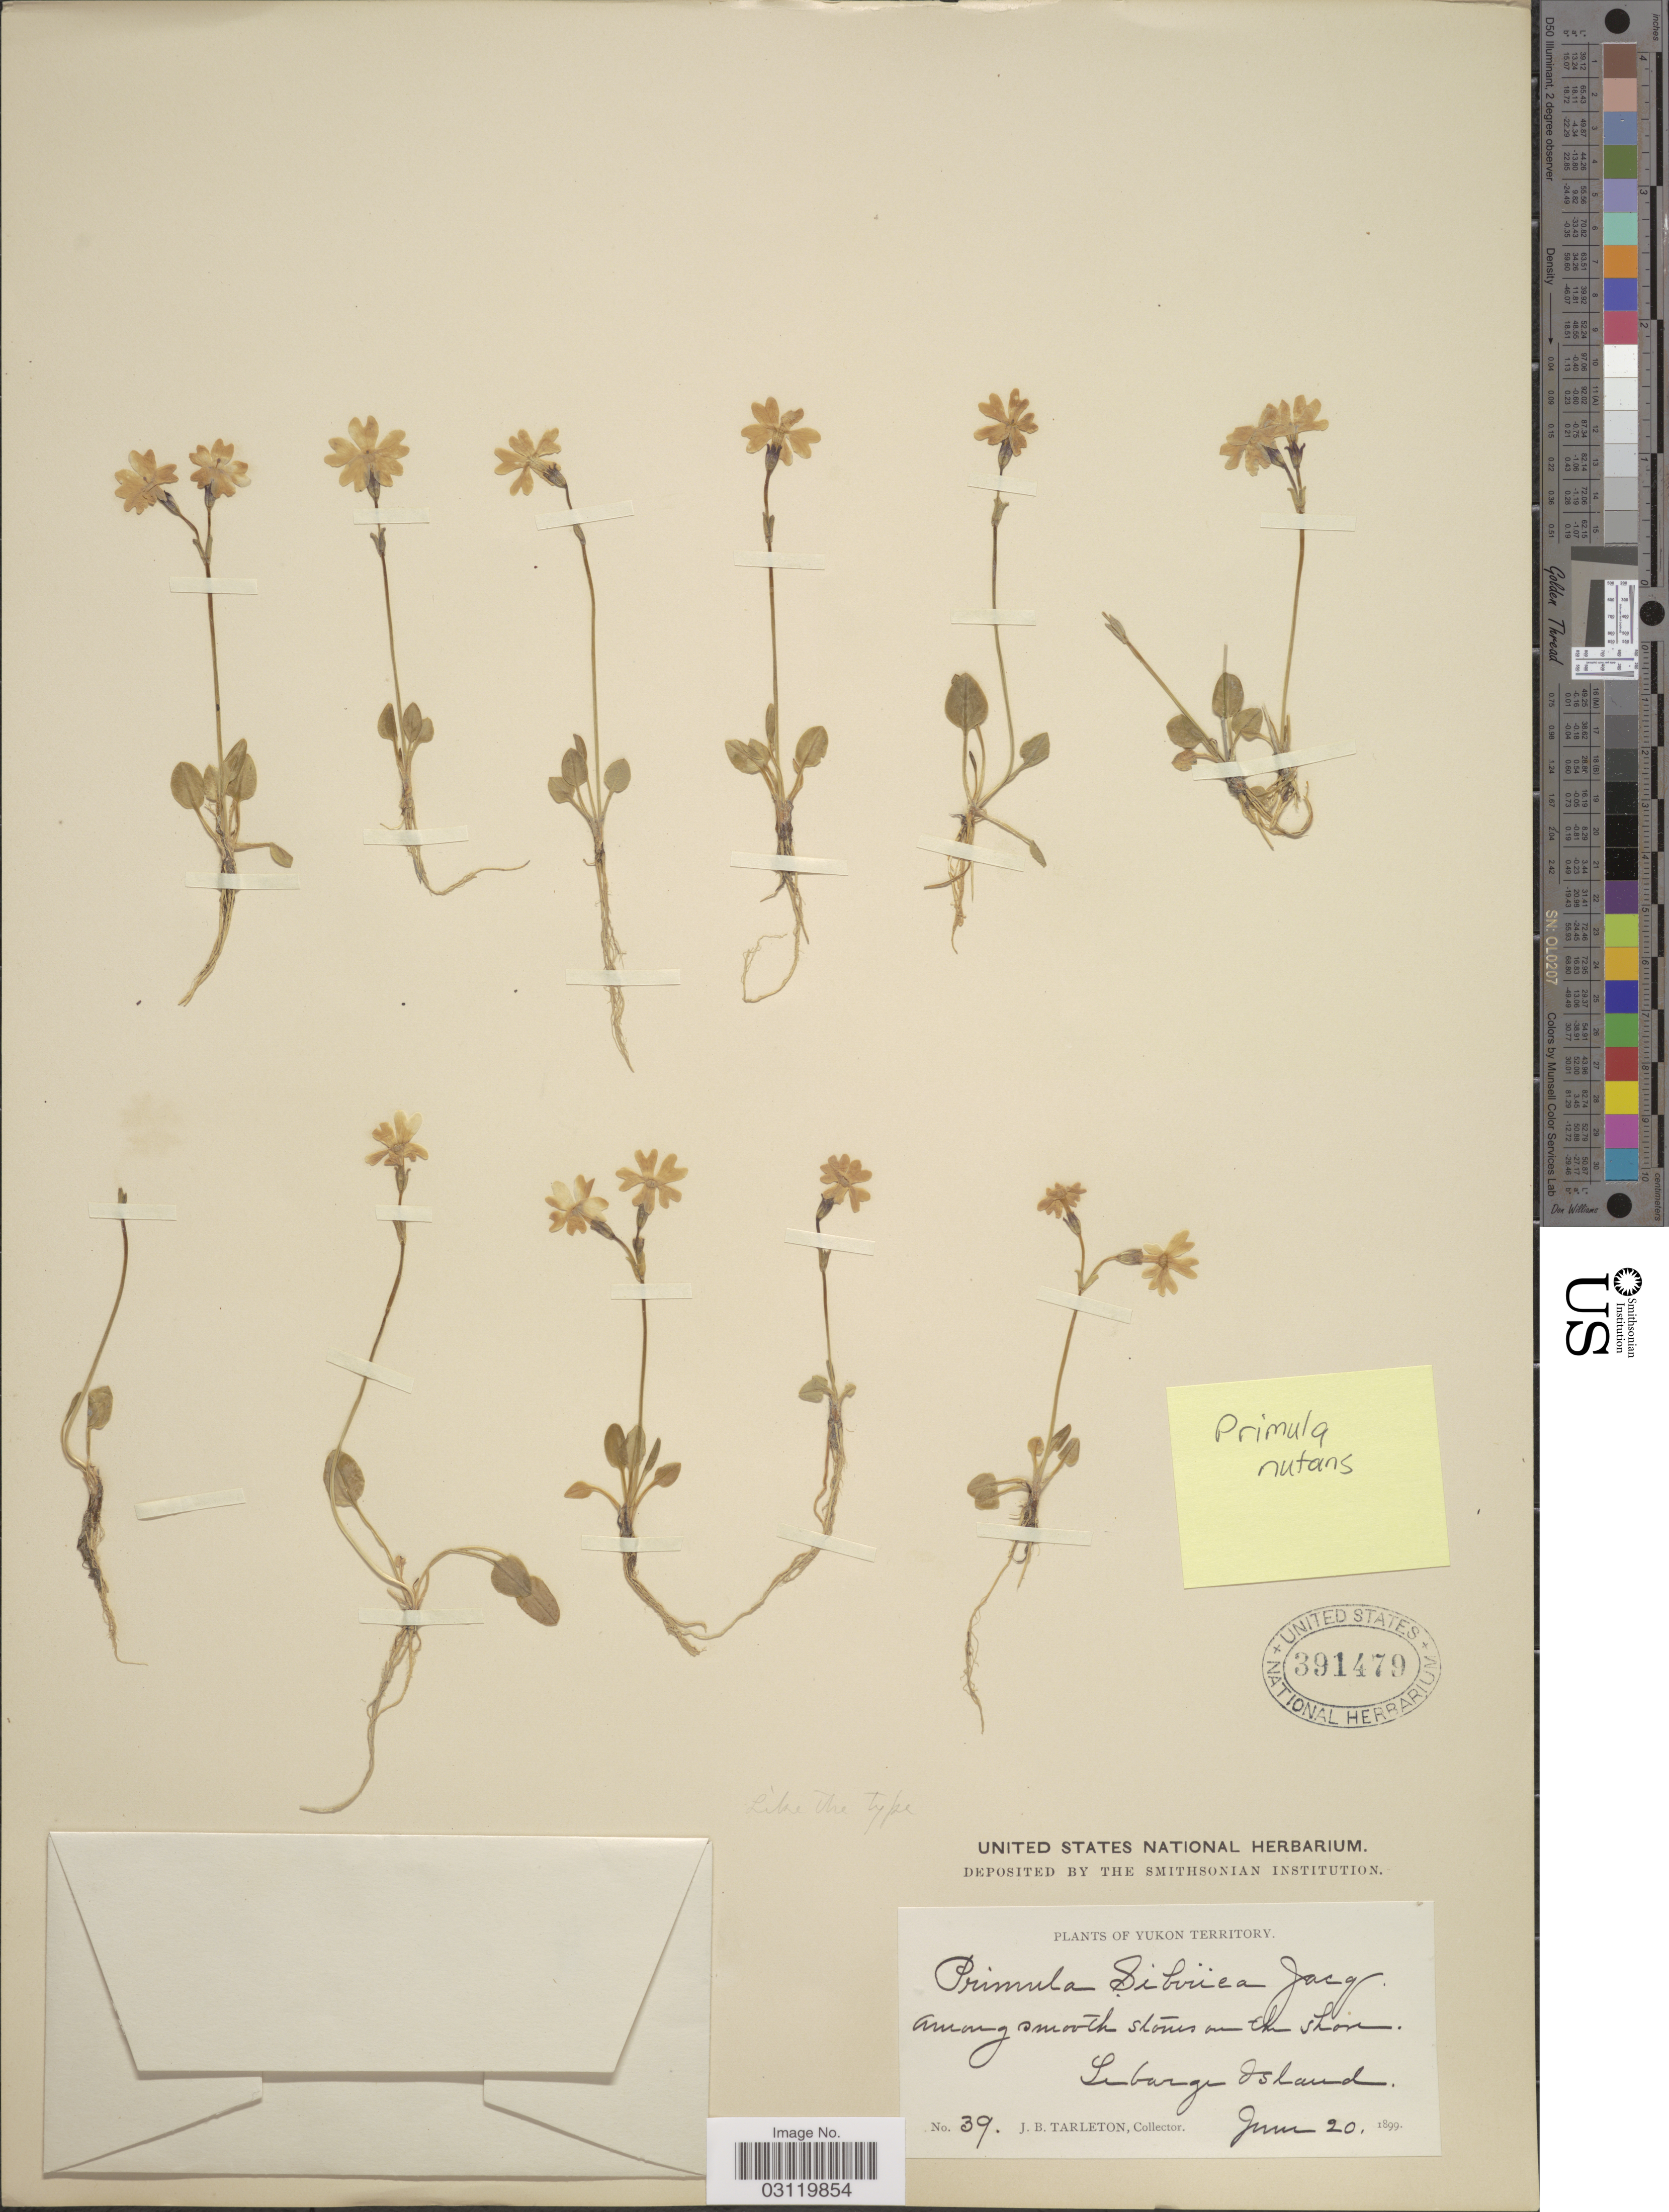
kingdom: Plantae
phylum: Tracheophyta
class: Magnoliopsida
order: Ericales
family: Primulaceae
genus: Primula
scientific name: Primula sibirica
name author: Wulfen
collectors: J. Tarleton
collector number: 39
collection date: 1899-06-20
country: Canada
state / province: Yukon Territory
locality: Lebarge Island.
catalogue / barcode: US 391479